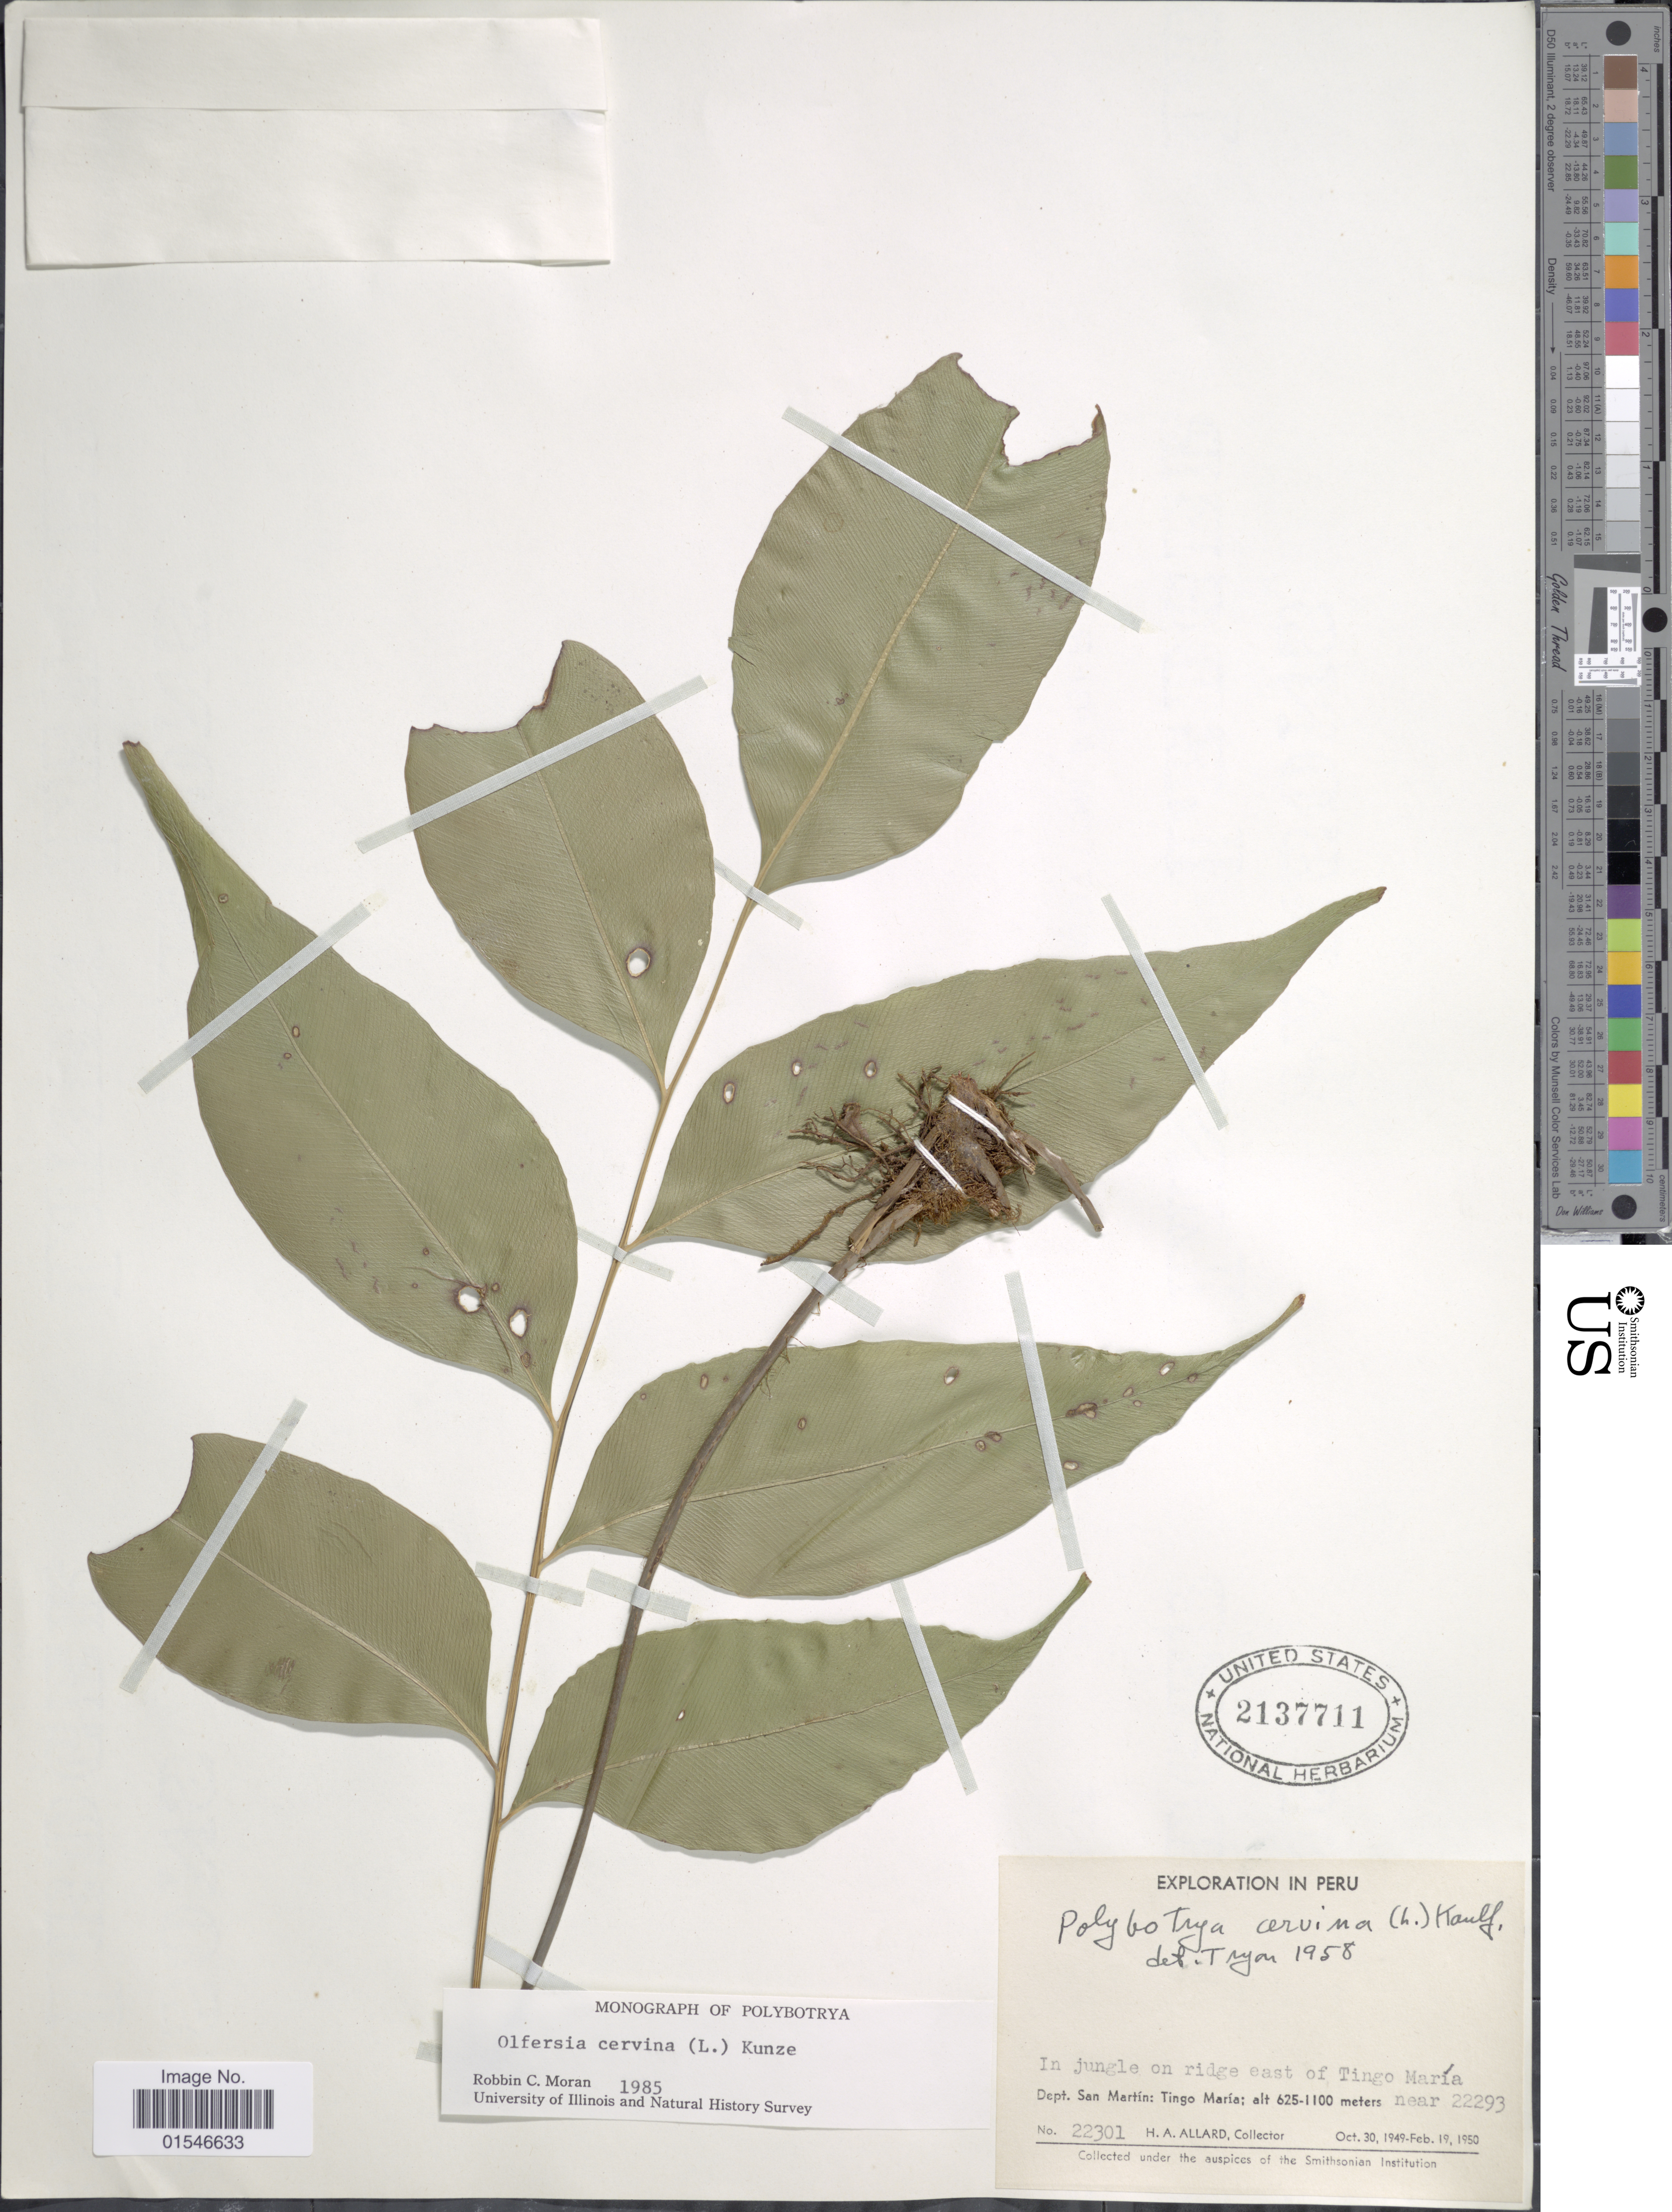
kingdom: Plantae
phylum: Tracheophyta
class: Polypodiopsida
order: Polypodiales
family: Dryopteridaceae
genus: Olfersia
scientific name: Olfersia cervina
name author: (L.) Kunze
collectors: H. A. Allard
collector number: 22301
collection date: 1949-10-30/1950-02-19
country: Peru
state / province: San Martín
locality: In jungle on ridge east of Tingo María. near 22293. Tingo María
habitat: in jungle on ridge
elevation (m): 625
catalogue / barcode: US 2137711